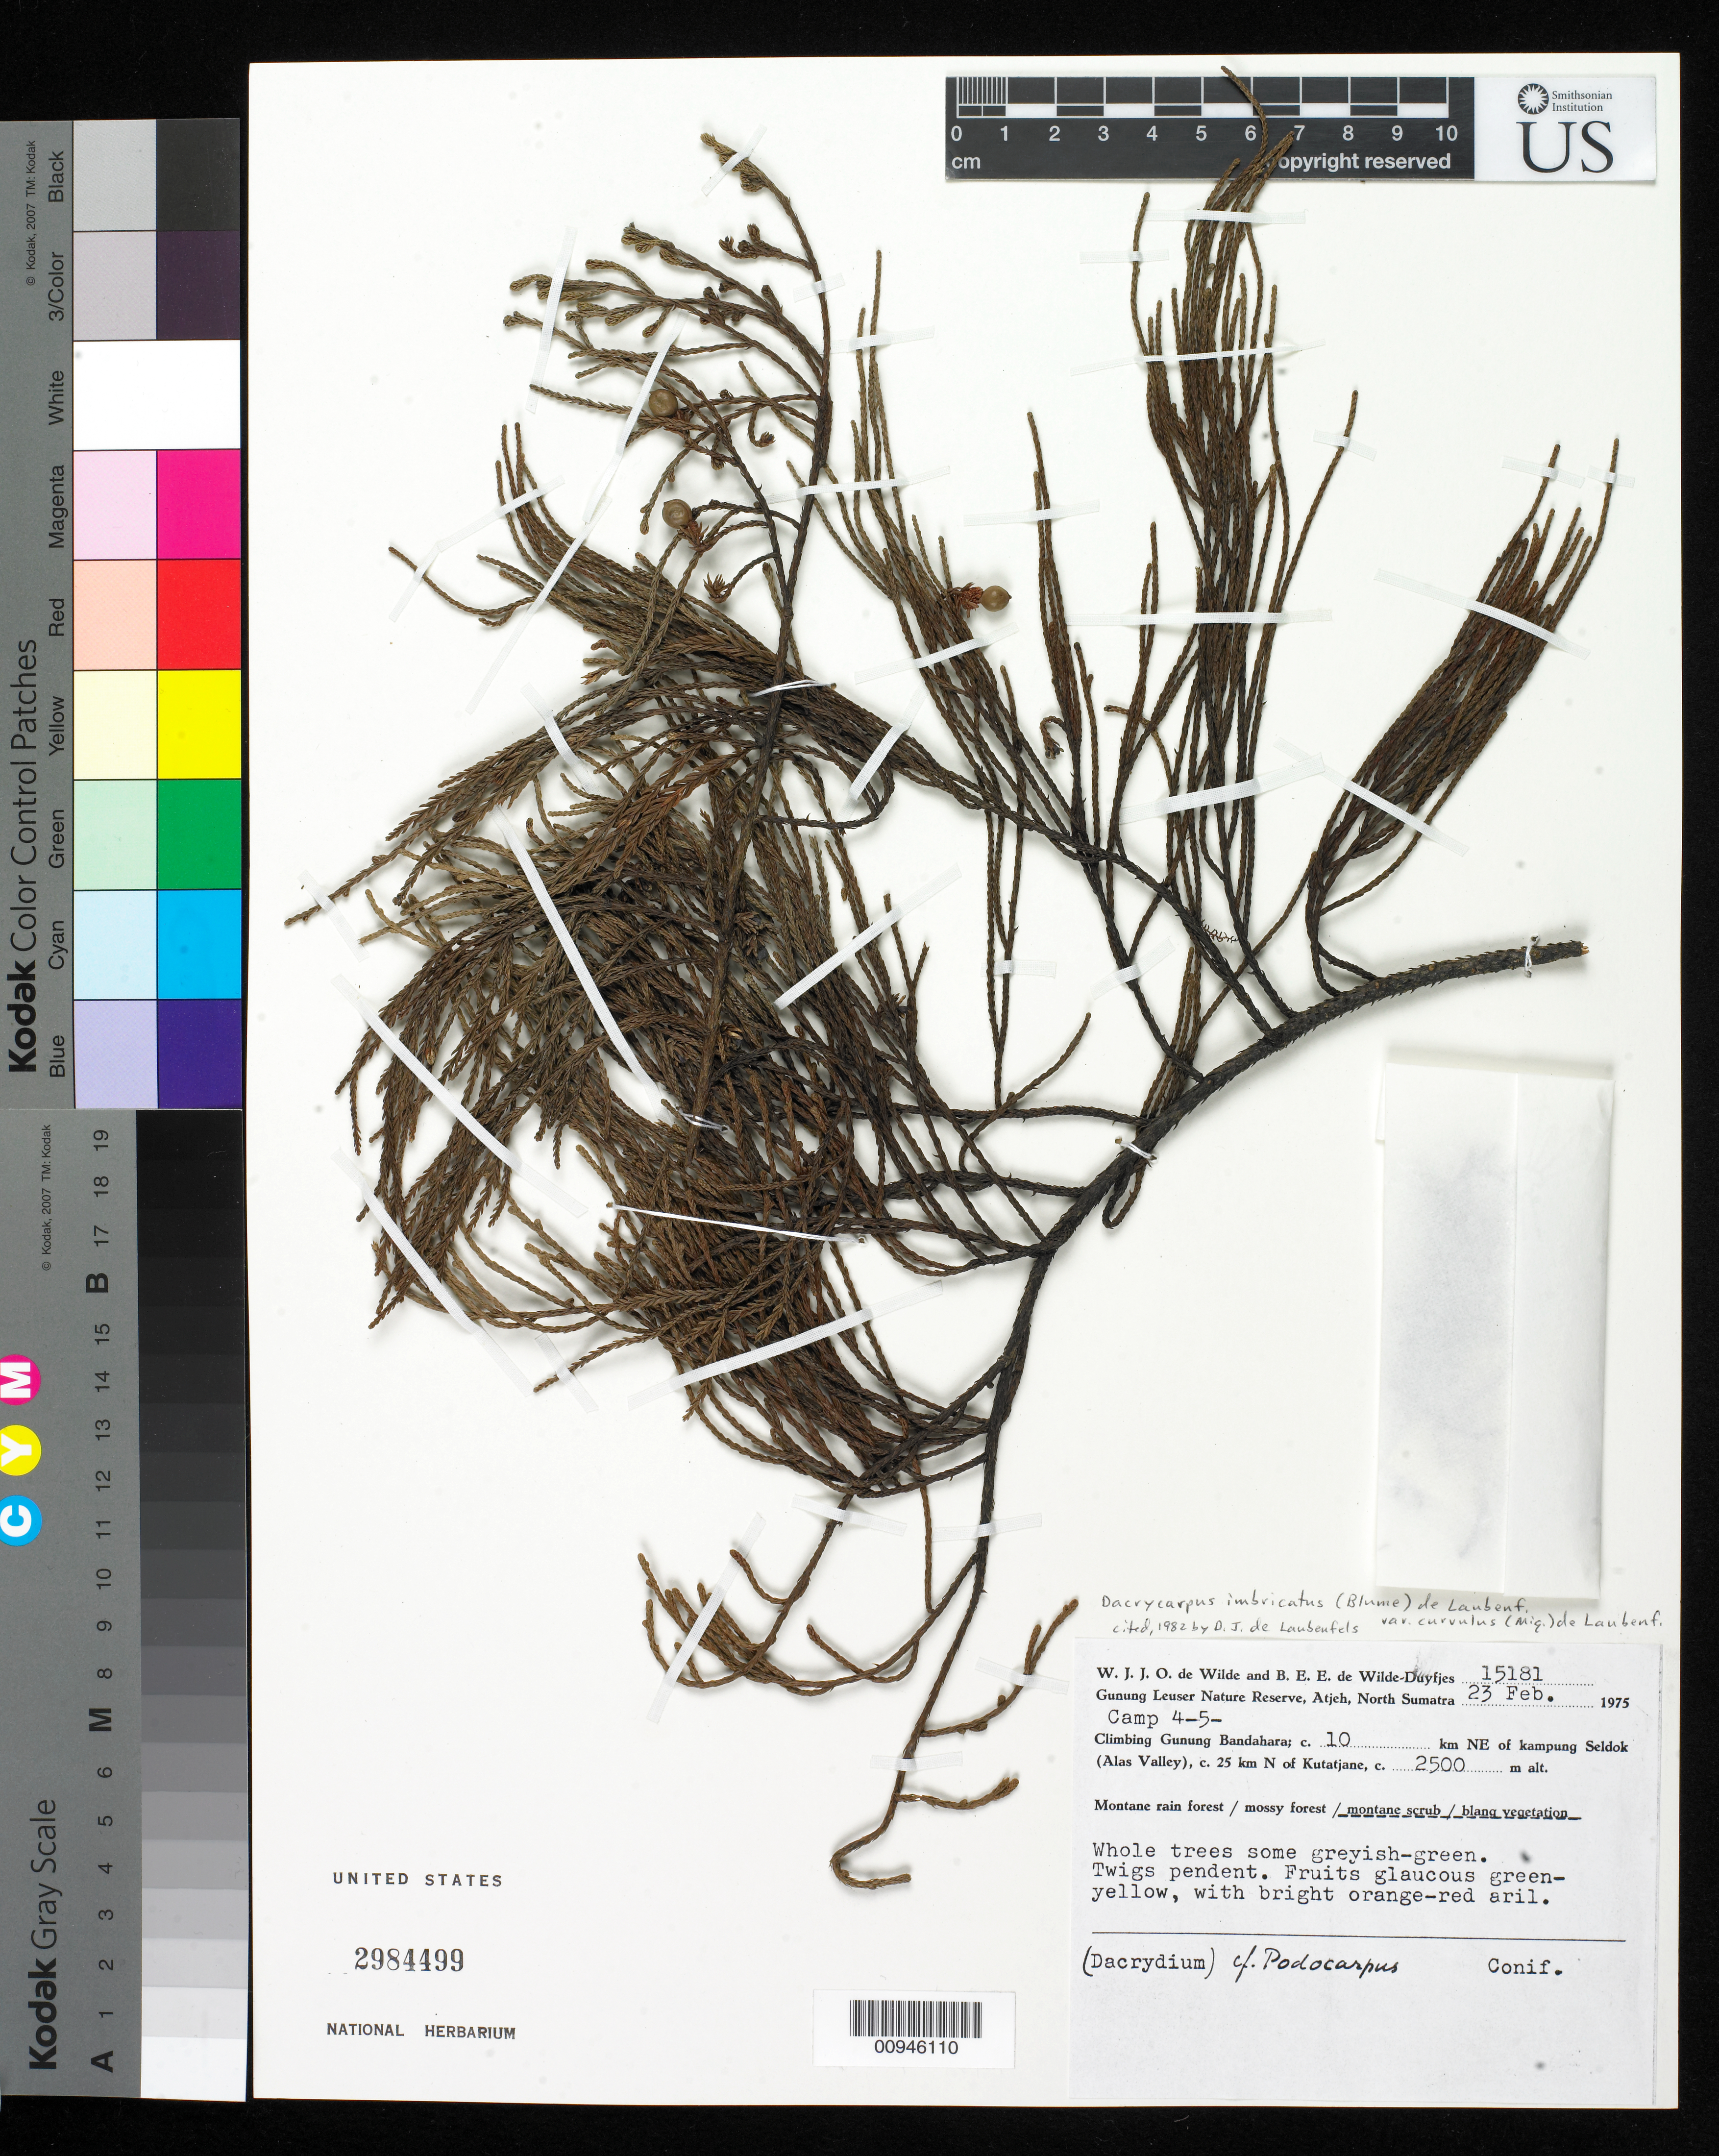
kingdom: Plantae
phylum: Tracheophyta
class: Pinopsida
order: Pinales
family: Podocarpaceae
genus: Dacrycarpus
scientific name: Dacrycarpus imbricatus var. curvulus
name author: (Miq.) de Laub.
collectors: W. J. de Wilde & B. E. de Wilde-Duyfjes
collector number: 15181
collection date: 1975-02-23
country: Indonesia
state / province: Sumatra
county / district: Aceh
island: Sumatra I.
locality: Climbing Gunung Bandahara, c. 10 km NE of Kampung Seldok (Alas Valley), c. 25 km N of Kutatjane, Gunung Leuser Nature Reserve, Atjeh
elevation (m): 2500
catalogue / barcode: US 2984499a